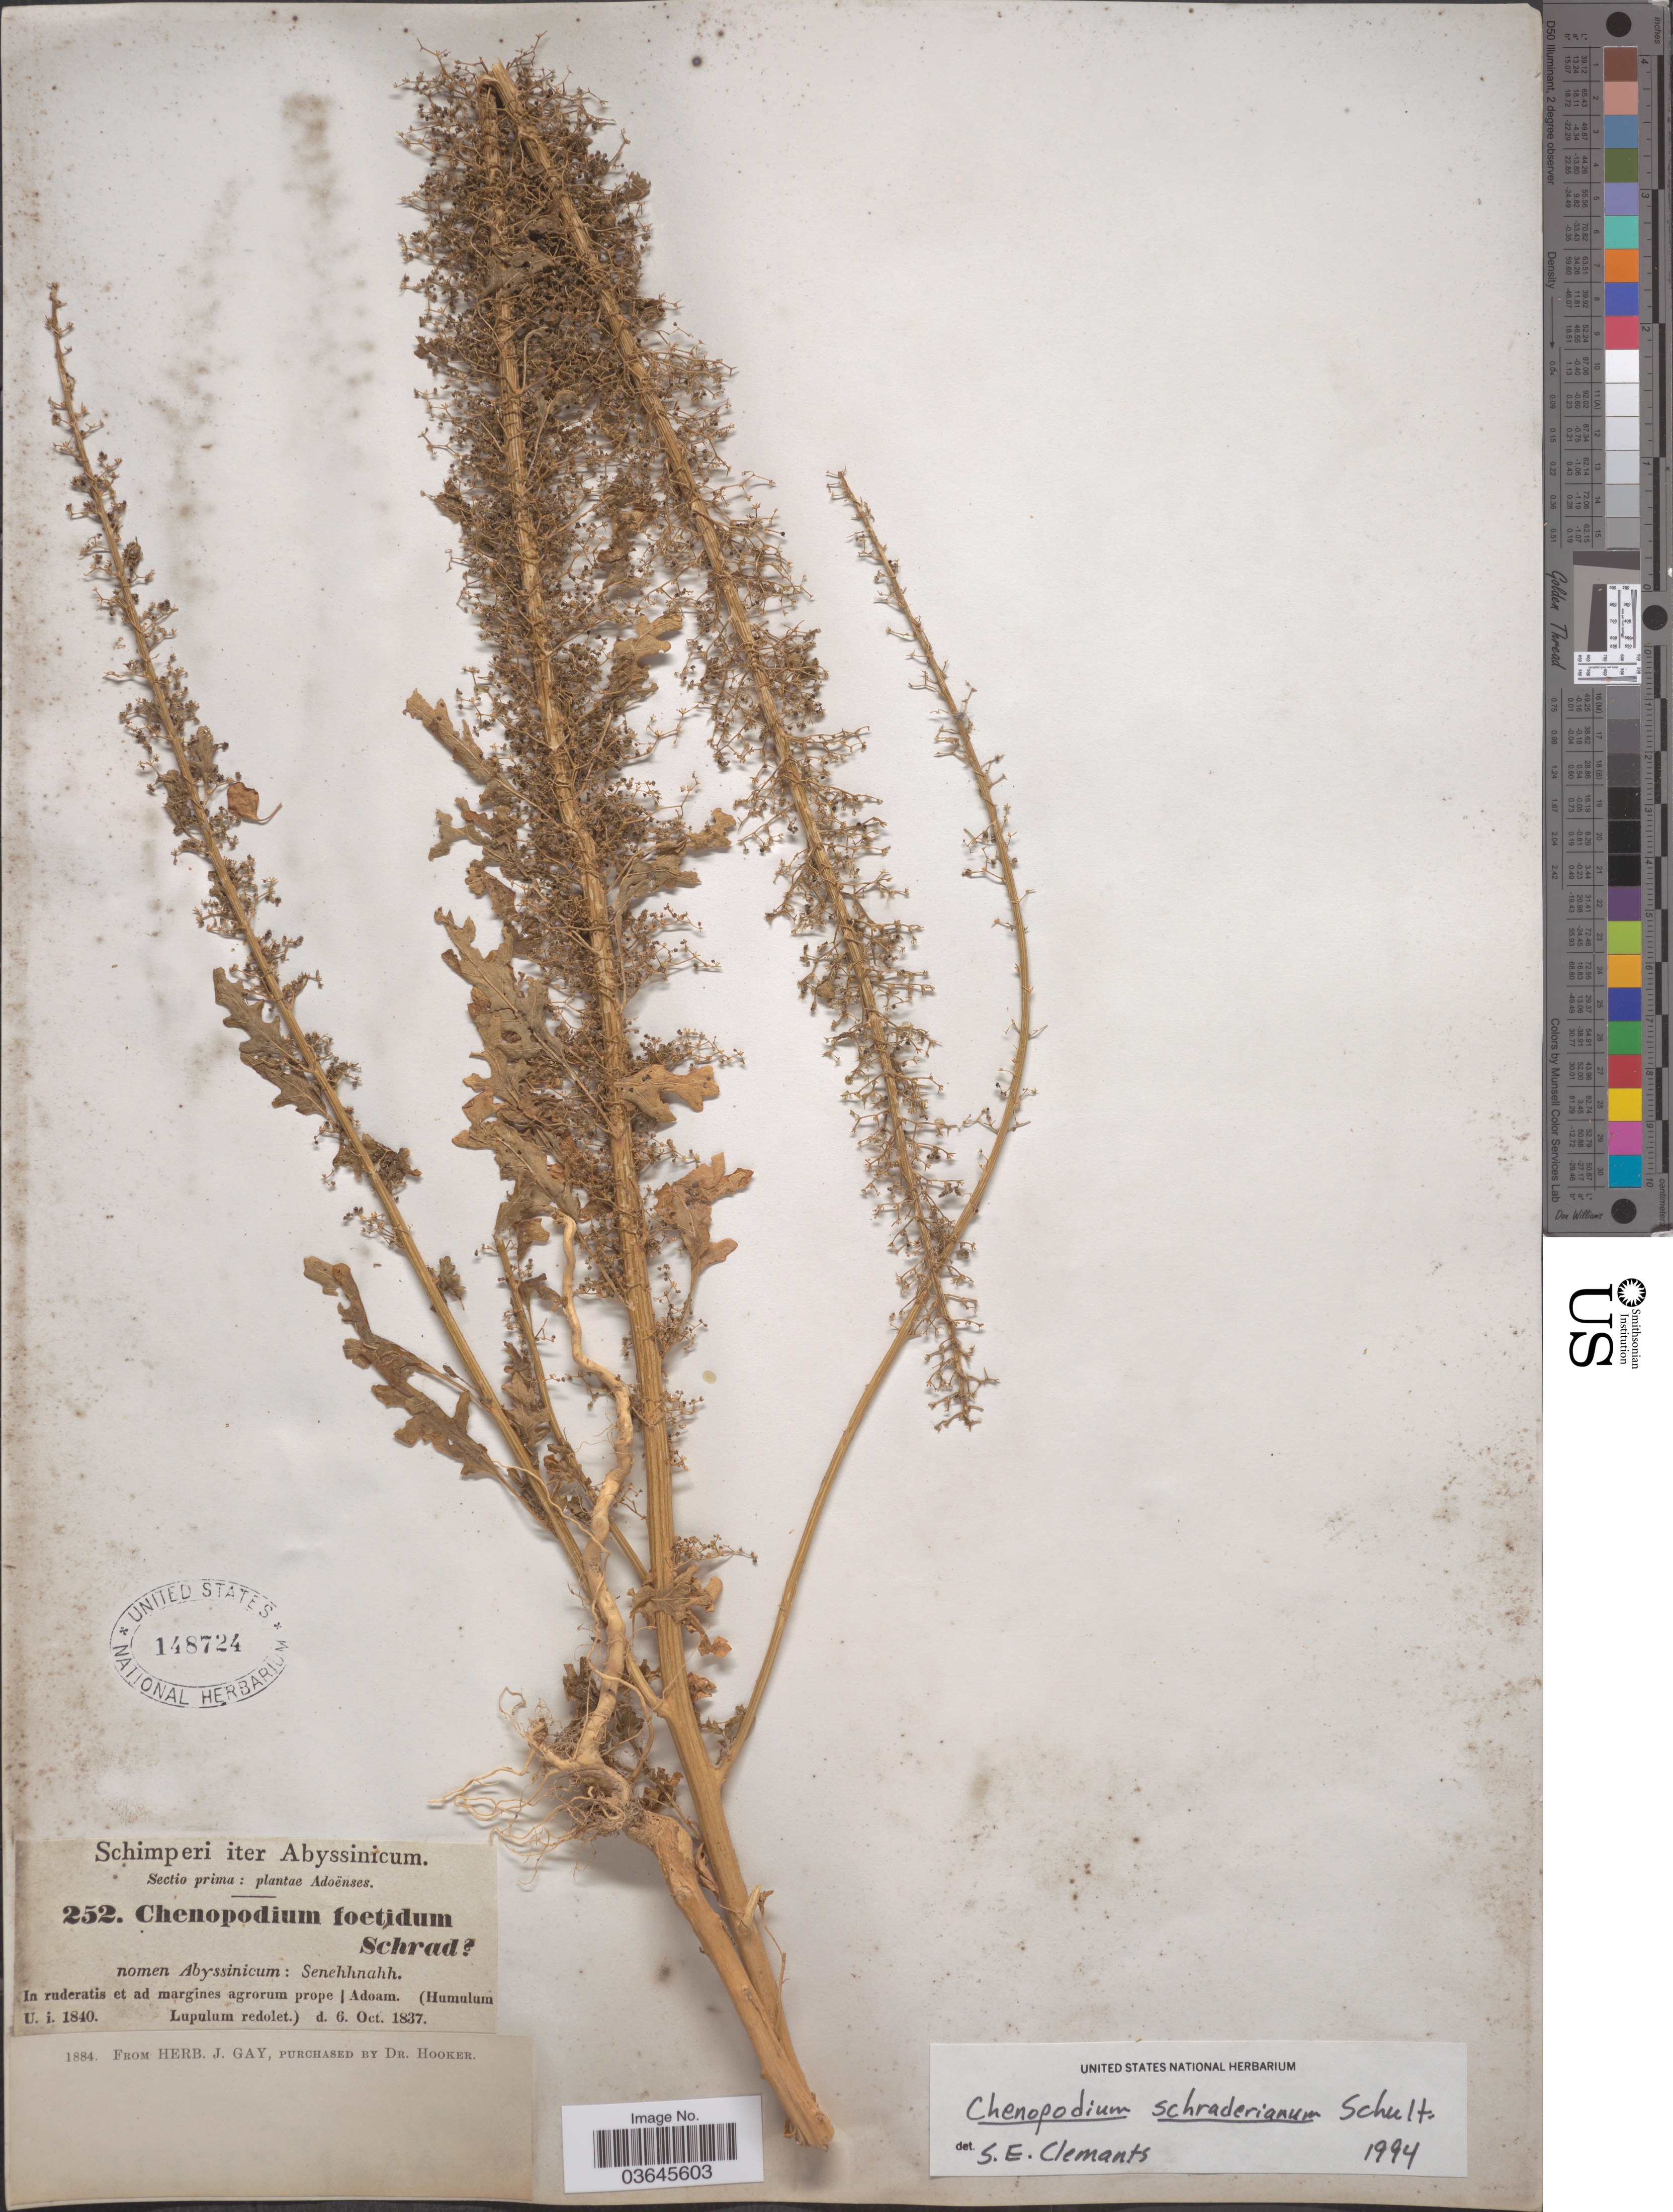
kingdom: Plantae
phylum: Tracheophyta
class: Magnoliopsida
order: Caryophyllales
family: Amaranthaceae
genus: Chenopodium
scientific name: Chenopodium schraderianum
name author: Schult.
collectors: -. Schimper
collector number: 252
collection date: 1837-10-06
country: Ethiopia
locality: Abyssinicum. In ruderatis et ad margines agrorum prope Adoam (Humulum Lupulum redolet).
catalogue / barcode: US 148724